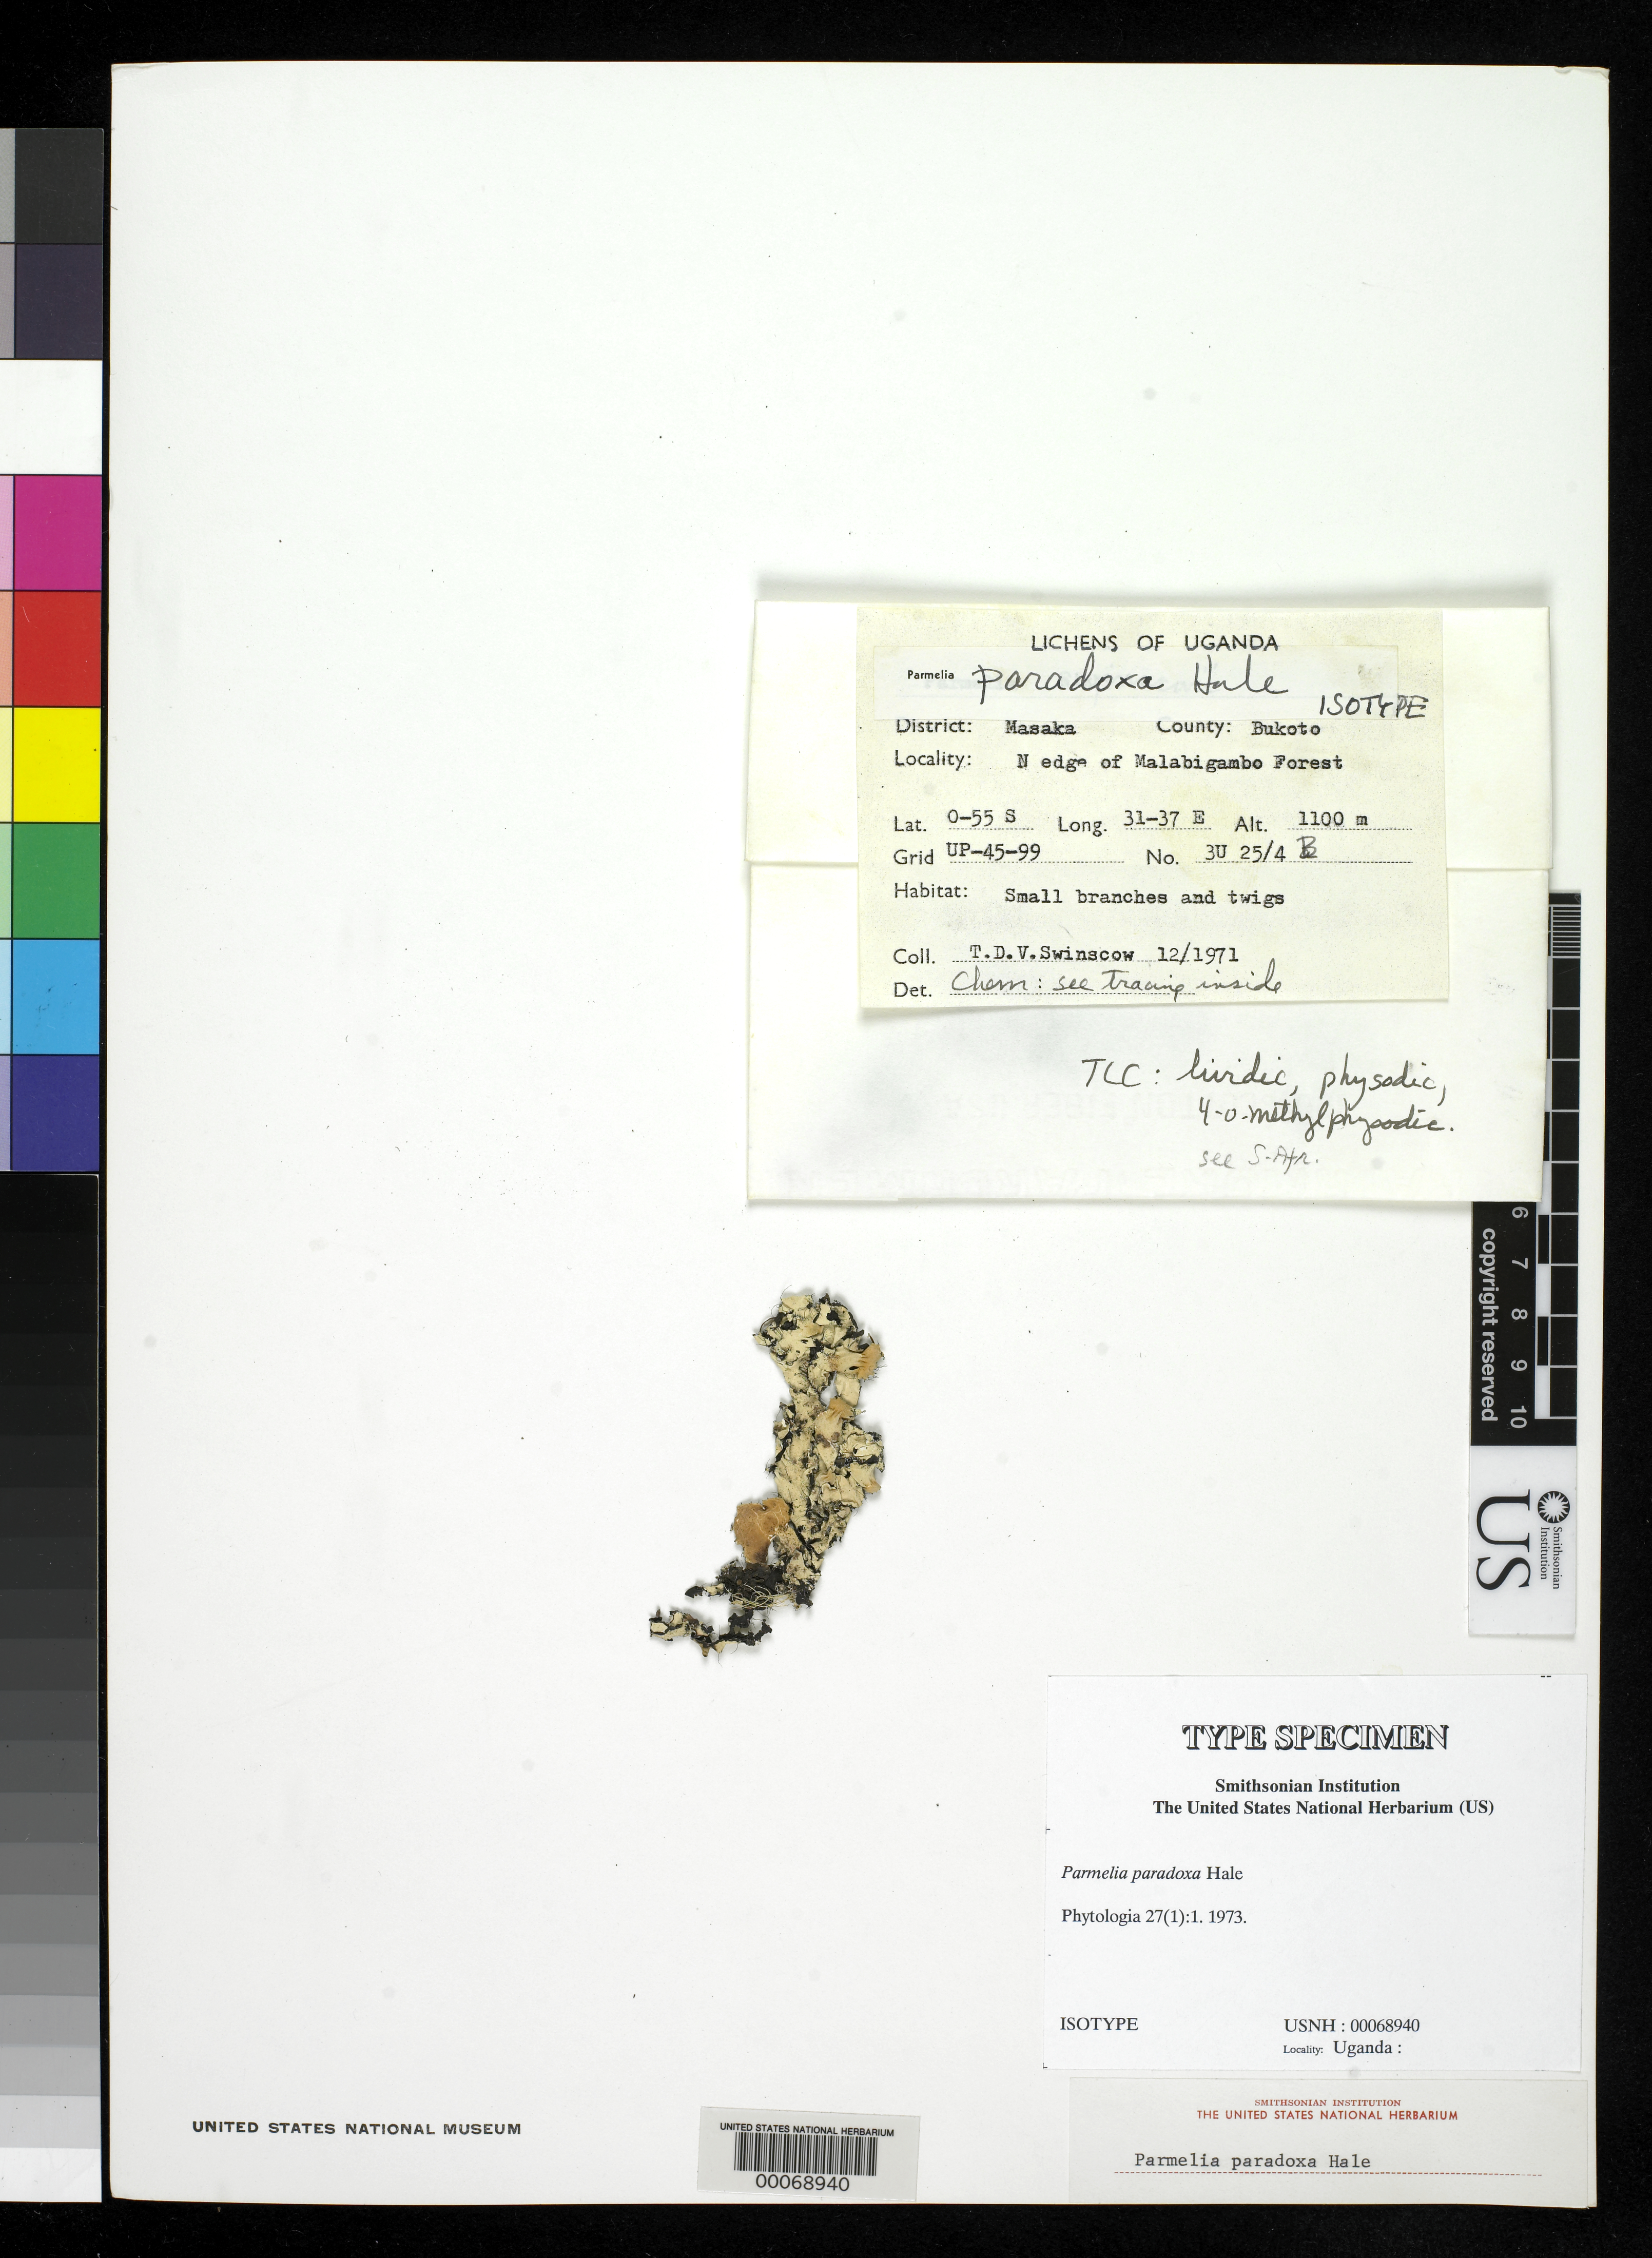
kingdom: Fungi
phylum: Ascomycota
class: Lecanoromycetes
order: Lecanorales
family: Parmeliaceae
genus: Parmelia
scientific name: Parmelia paradoxa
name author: Hale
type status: Isotype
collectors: T. D. V. Swinscow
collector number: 3u 25/4b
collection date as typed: Dec 1971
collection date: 1971-12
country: Uganda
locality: Masaka Dist., Bukoto Co., N edge of Malabigambo Forest.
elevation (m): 1100